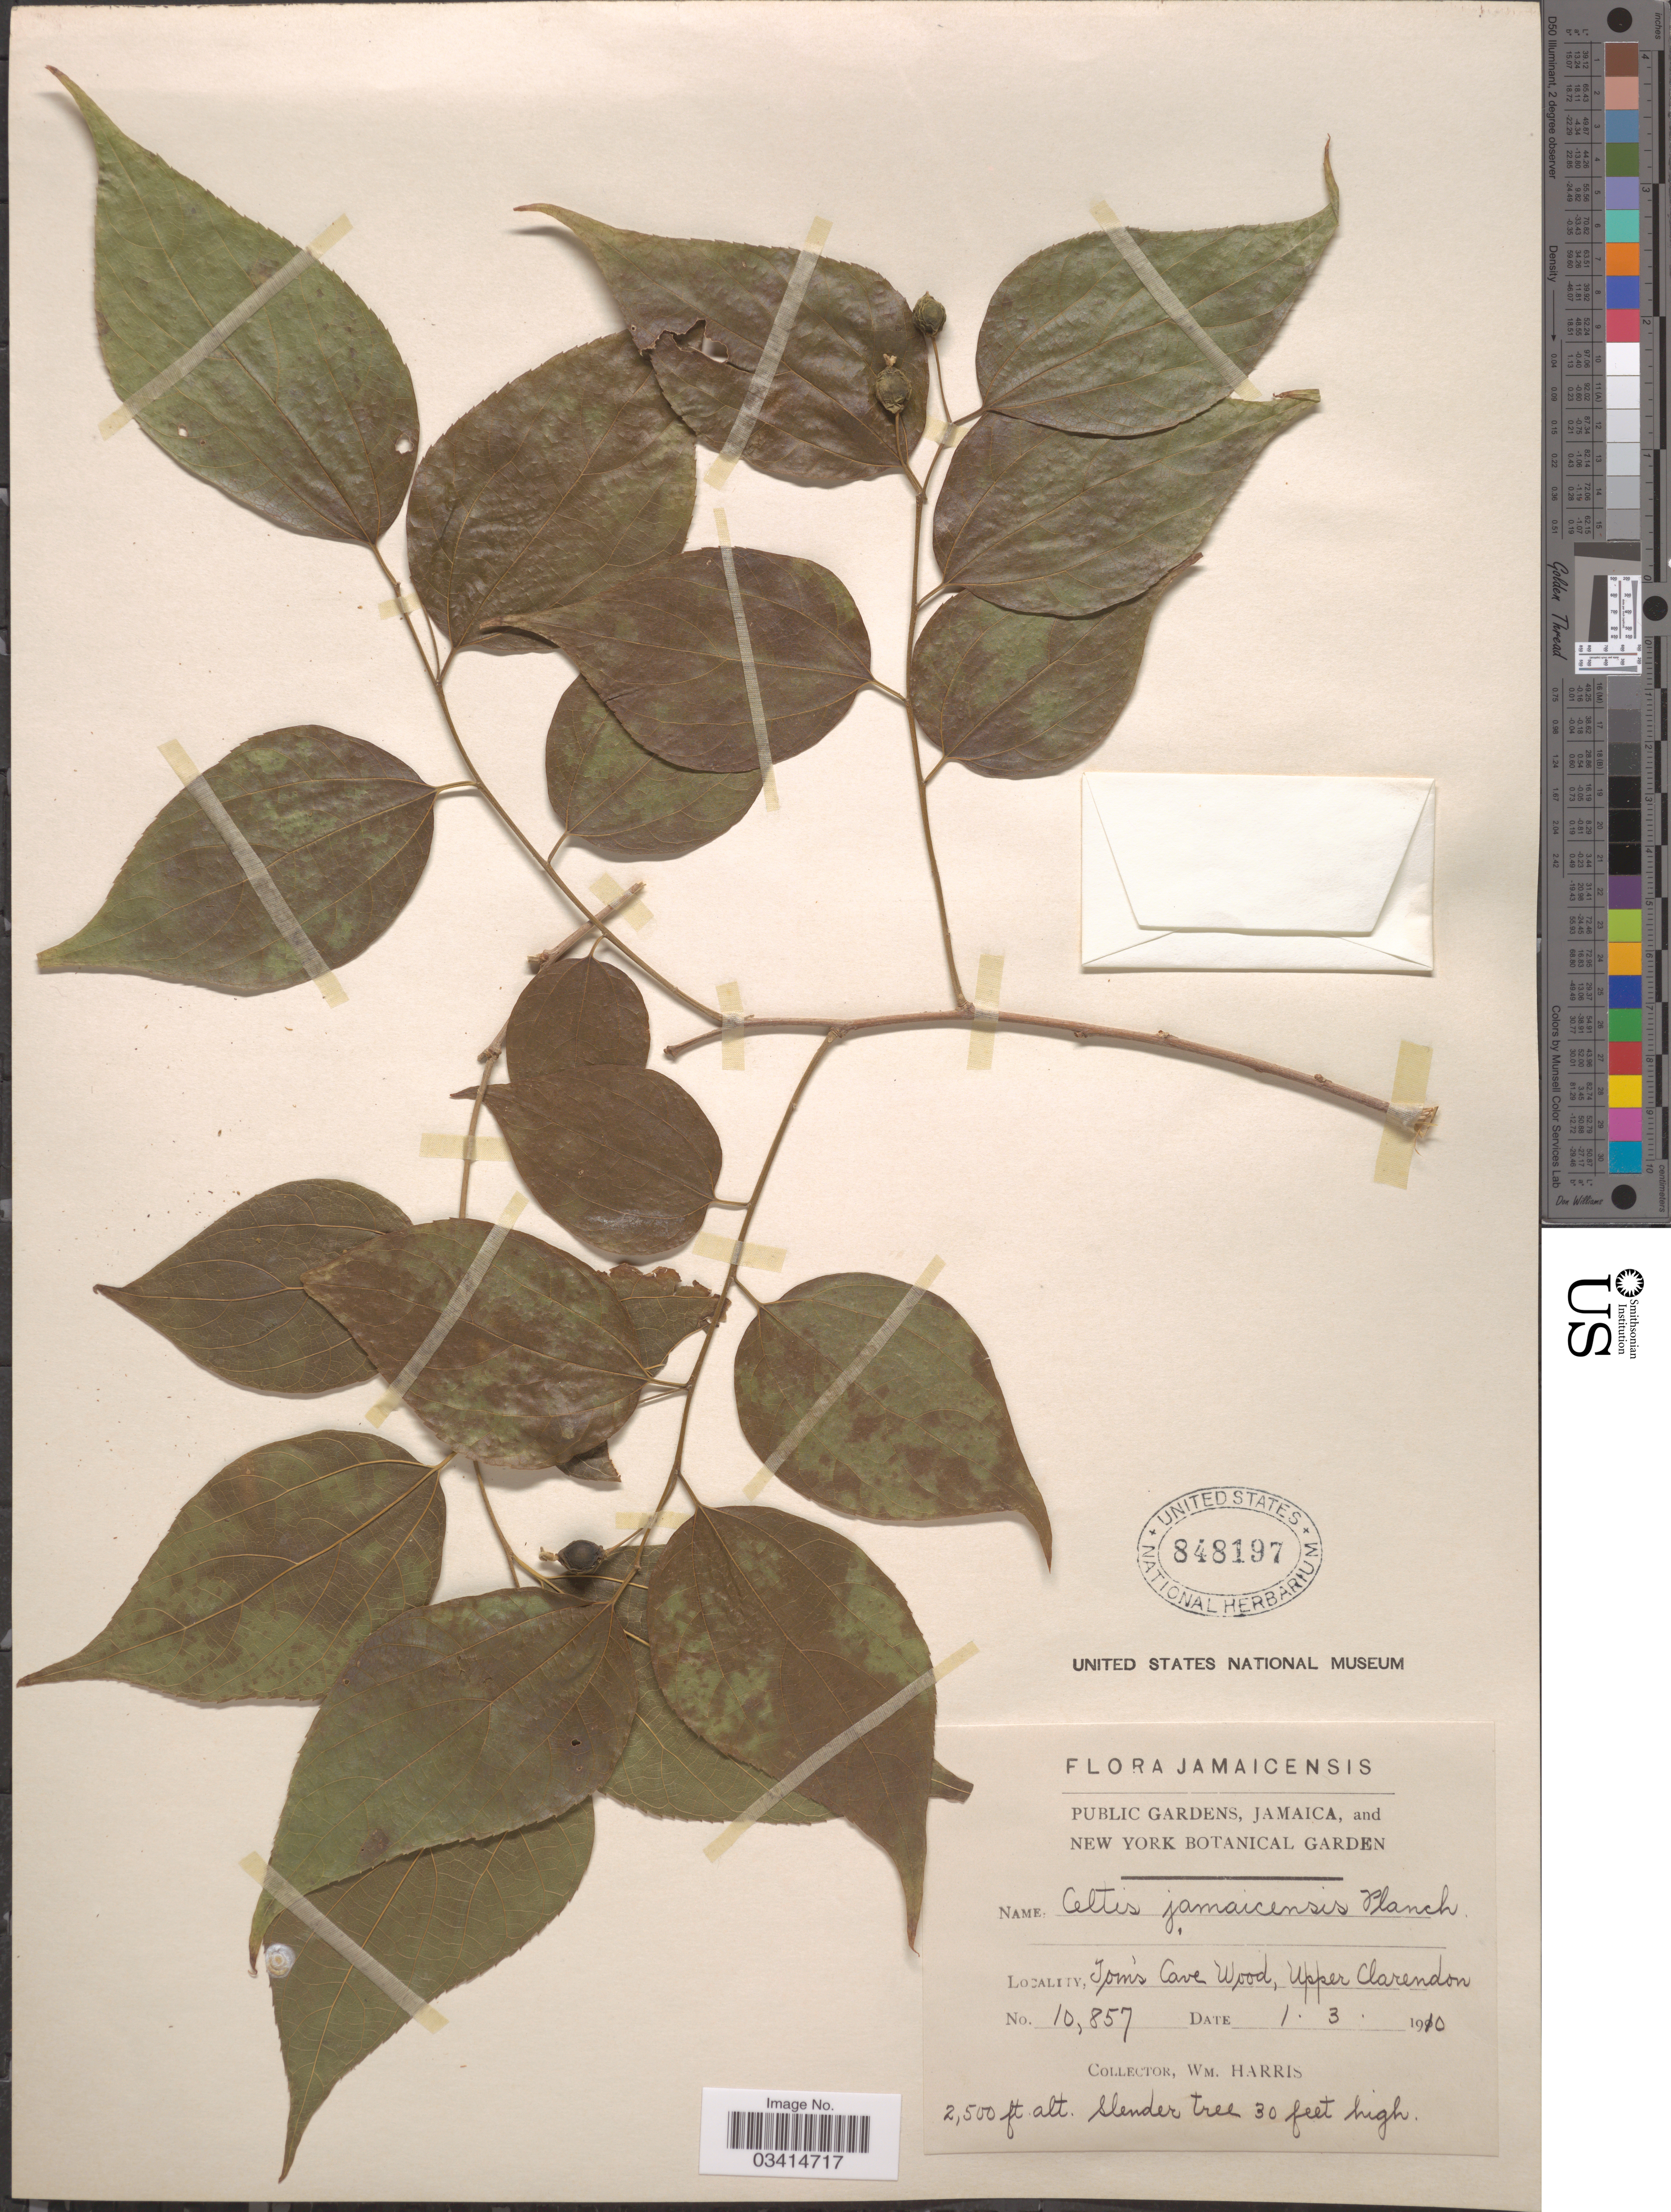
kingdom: Plantae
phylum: Tracheophyta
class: Magnoliopsida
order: Rosales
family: Cannabaceae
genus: Celtis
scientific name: Celtis jamaicensis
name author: Planch.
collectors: W. H. Harris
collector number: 10857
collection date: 1910-03-01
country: Jamaica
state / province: Clarendon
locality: Tom's Cave Wood, Upper Clarendon.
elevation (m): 762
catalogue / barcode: US 848197